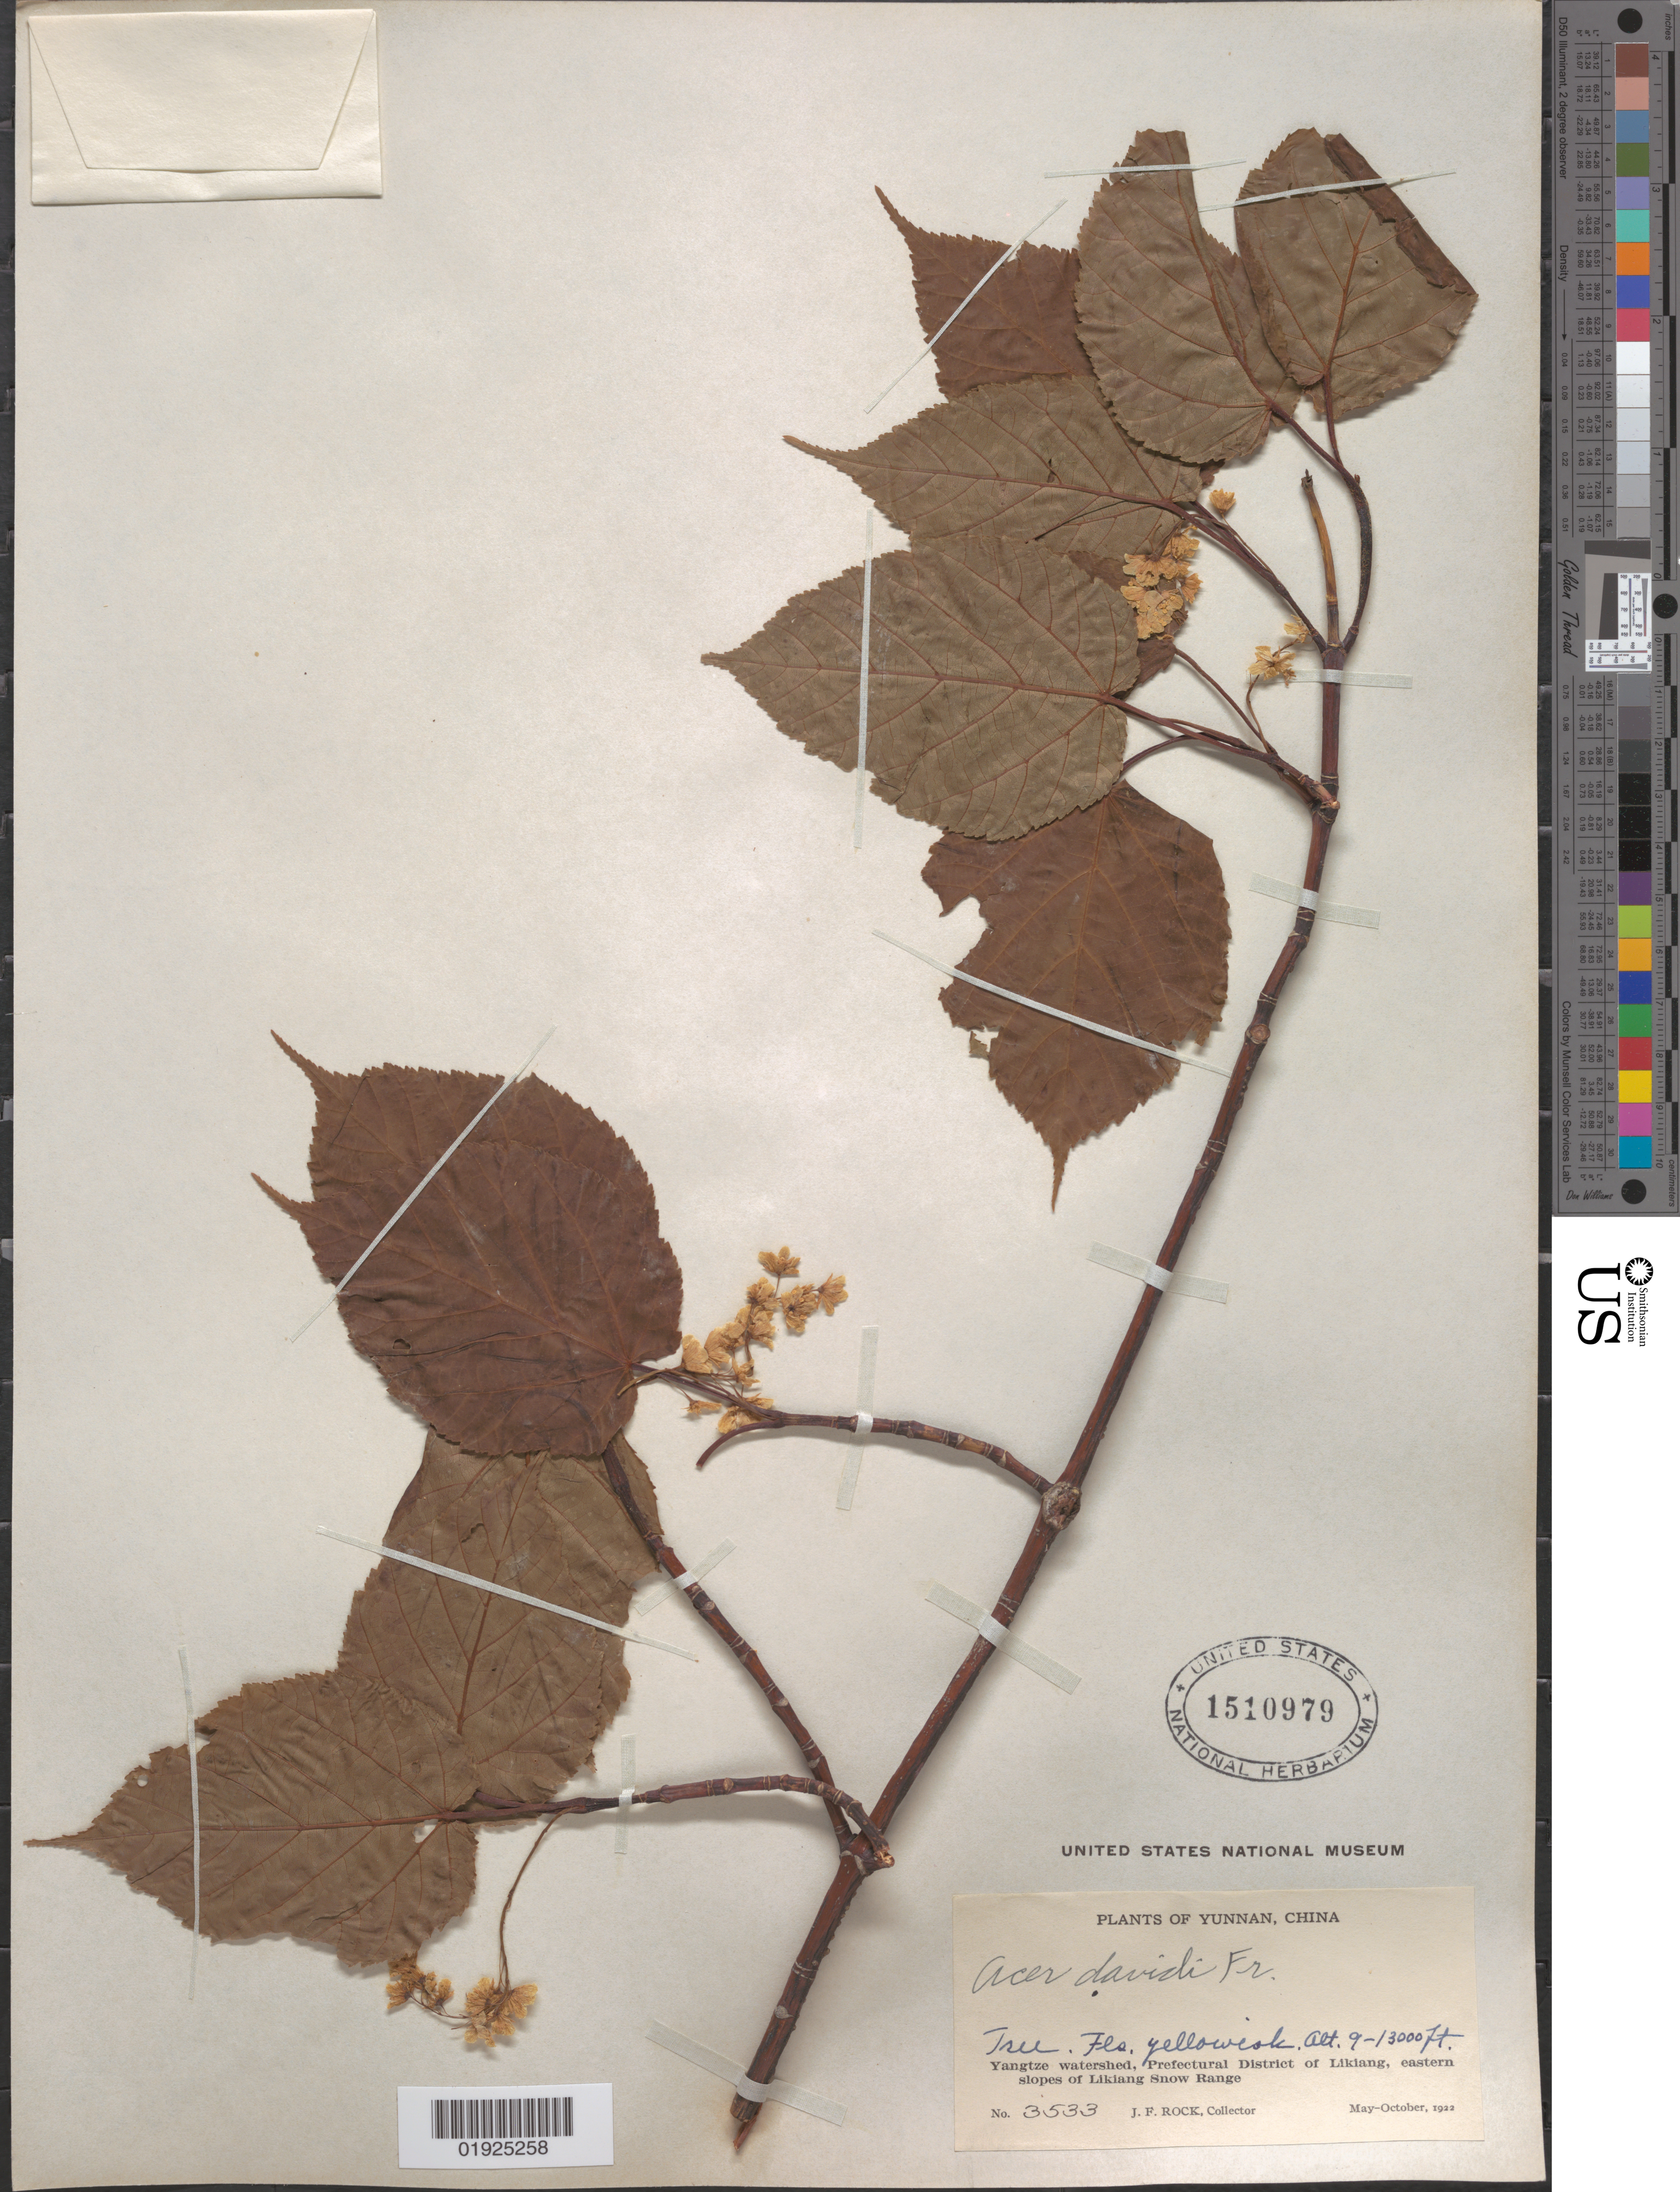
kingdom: Plantae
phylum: Tracheophyta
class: Magnoliopsida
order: Sapindales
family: Sapindaceae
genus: Acer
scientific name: Acer sikkimense subsp. davidii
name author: (Franch.) Wesm.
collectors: J. F. Rock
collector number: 3533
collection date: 1922-05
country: China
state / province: Yunnan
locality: Prefectural District of Likiang, Yangtze watershed, eastern slopes of Likiang Snow Range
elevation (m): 2743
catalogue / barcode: US 1510979